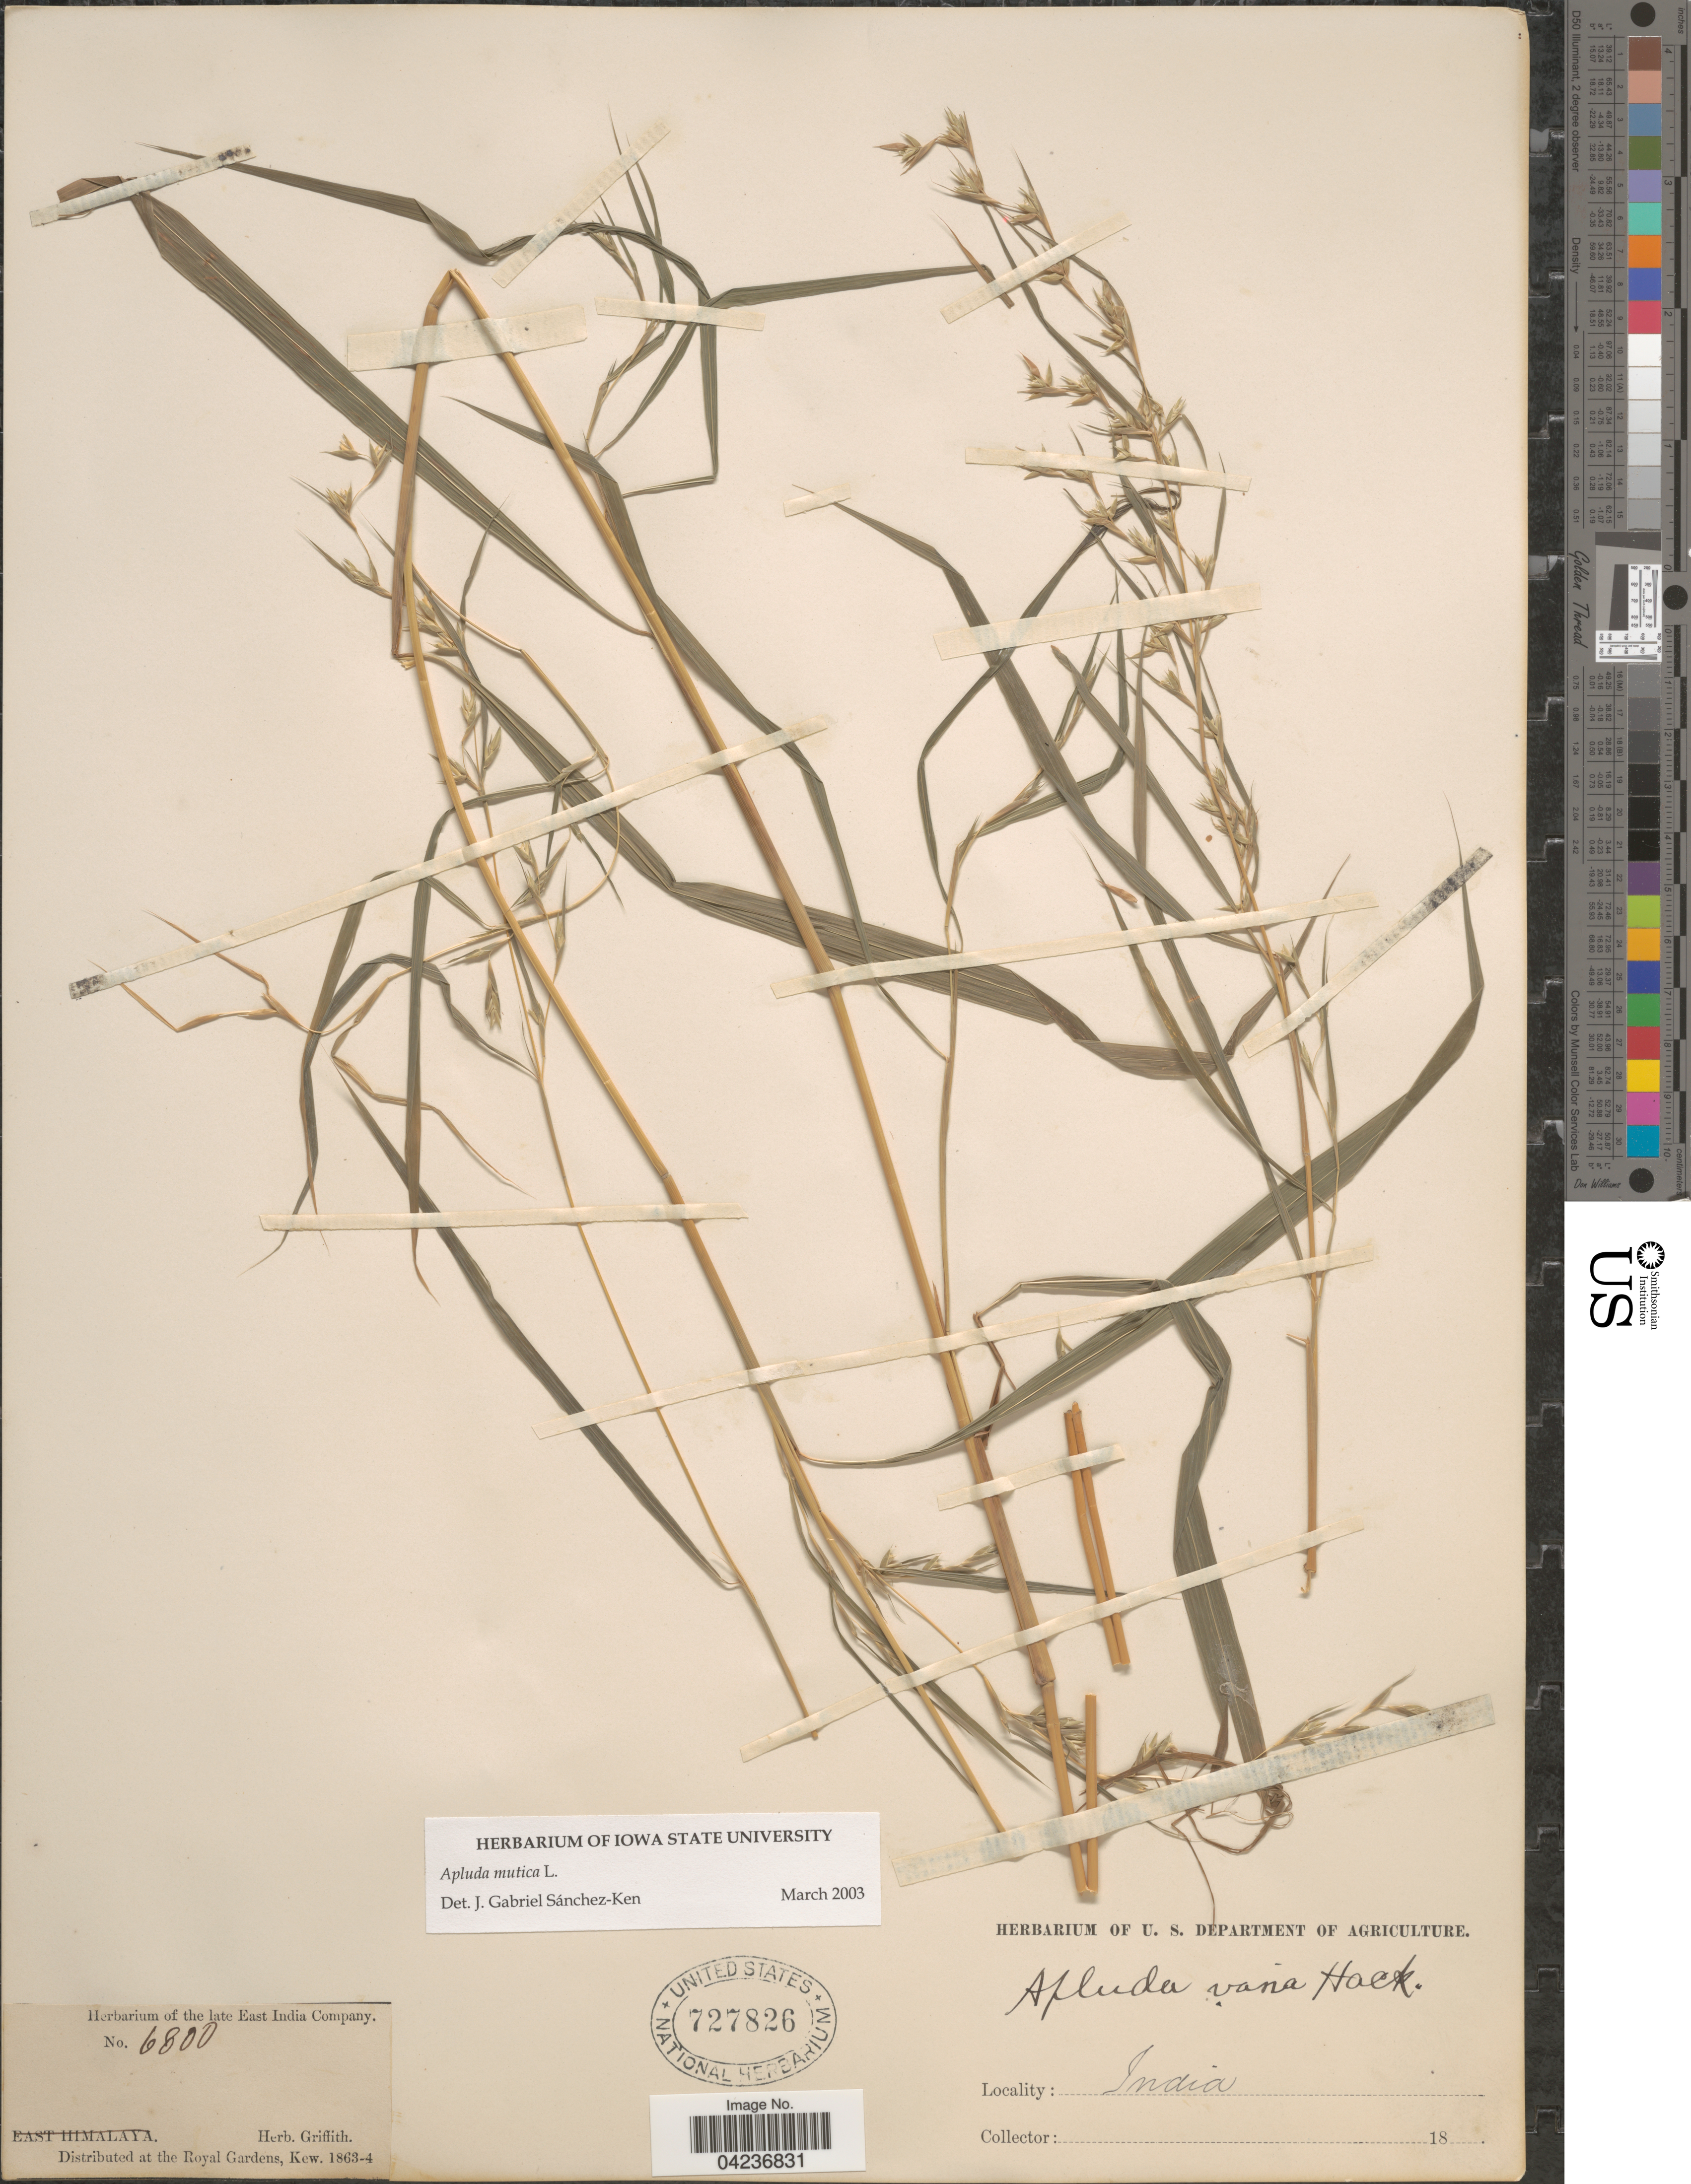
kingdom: Plantae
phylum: Tracheophyta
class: Liliopsida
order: Poales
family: Poaceae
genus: Apluda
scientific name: Apluda mutica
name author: L.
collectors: ex herb. Griffith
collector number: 6800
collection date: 1863/1864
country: India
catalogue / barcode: US 727826